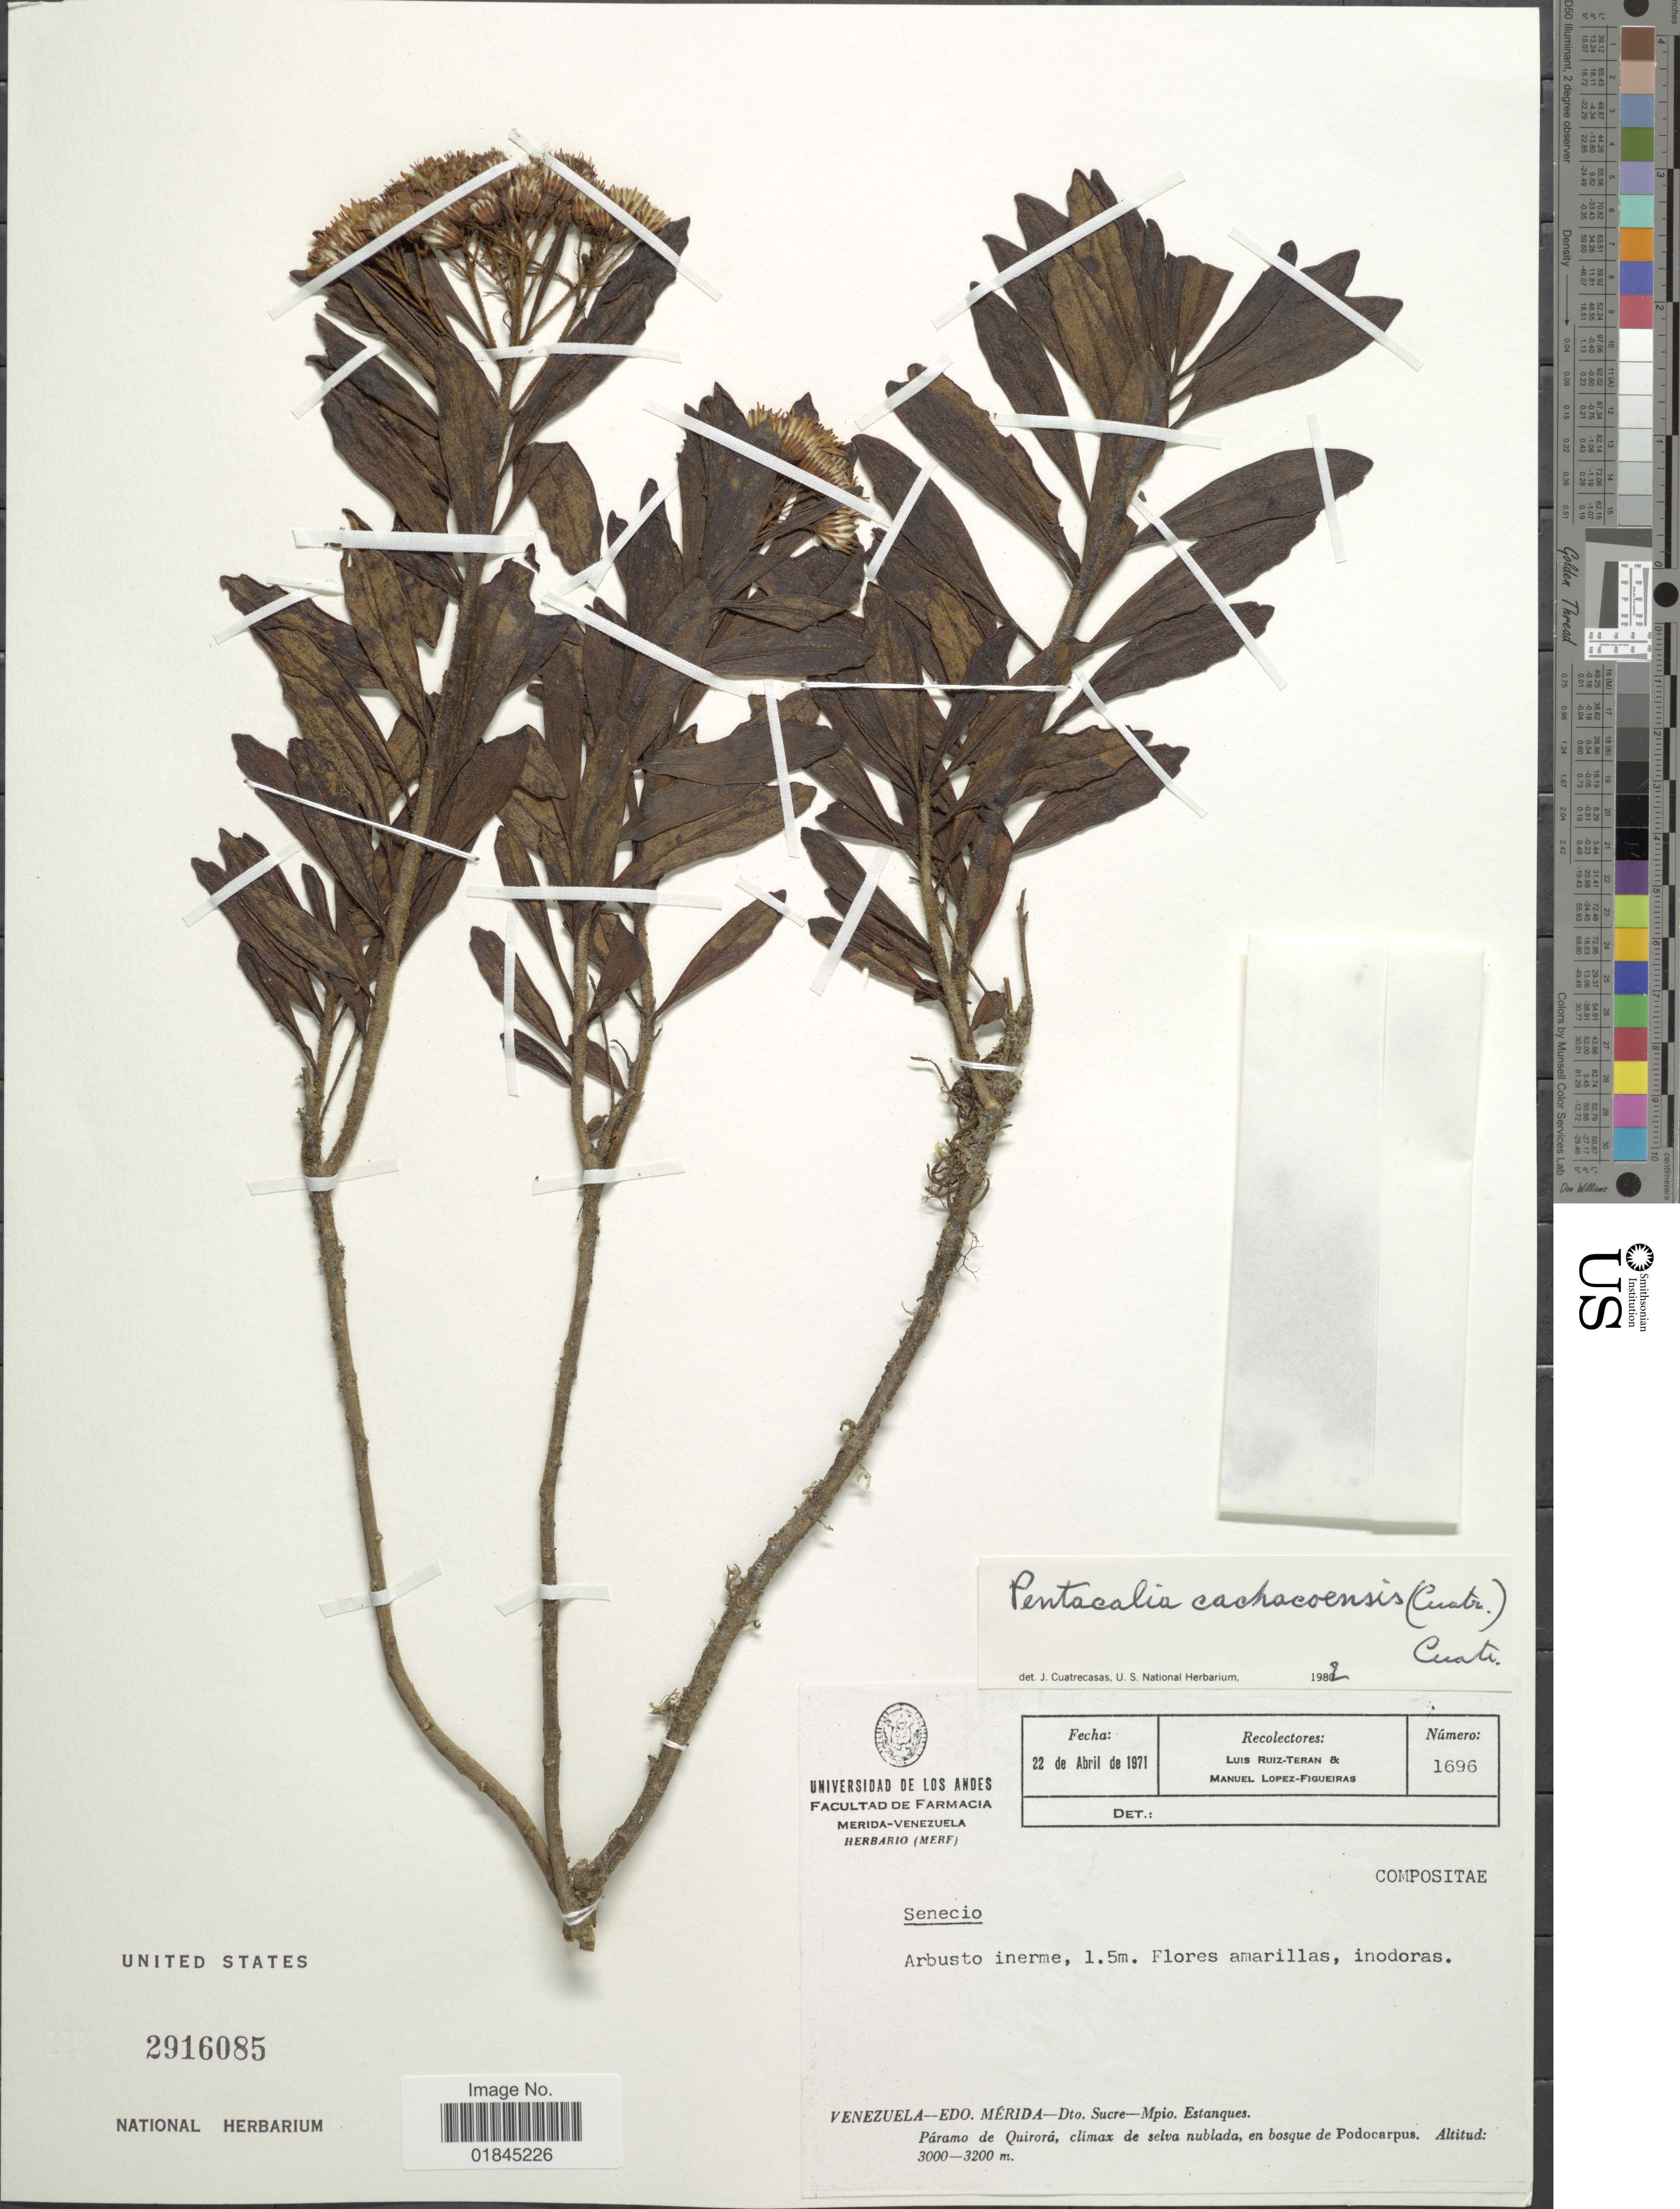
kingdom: Plantae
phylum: Tracheophyta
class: Magnoliopsida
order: Asterales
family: Asteraceae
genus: Pentacalia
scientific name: Pentacalia cachacoensis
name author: (Cuatrec.) Cuatrec.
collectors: L. E. Ruíz-Terán & M. López Figueiras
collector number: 1696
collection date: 1971-04-22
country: Venezuela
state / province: Mérida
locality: Venezuela - Edo. Mérida - Dto. Sucre - Mpio. Estanques. Páramo de Quirorá, climax de selva nublada, en bosque de Podocarpus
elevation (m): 3000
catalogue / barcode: US 2916085